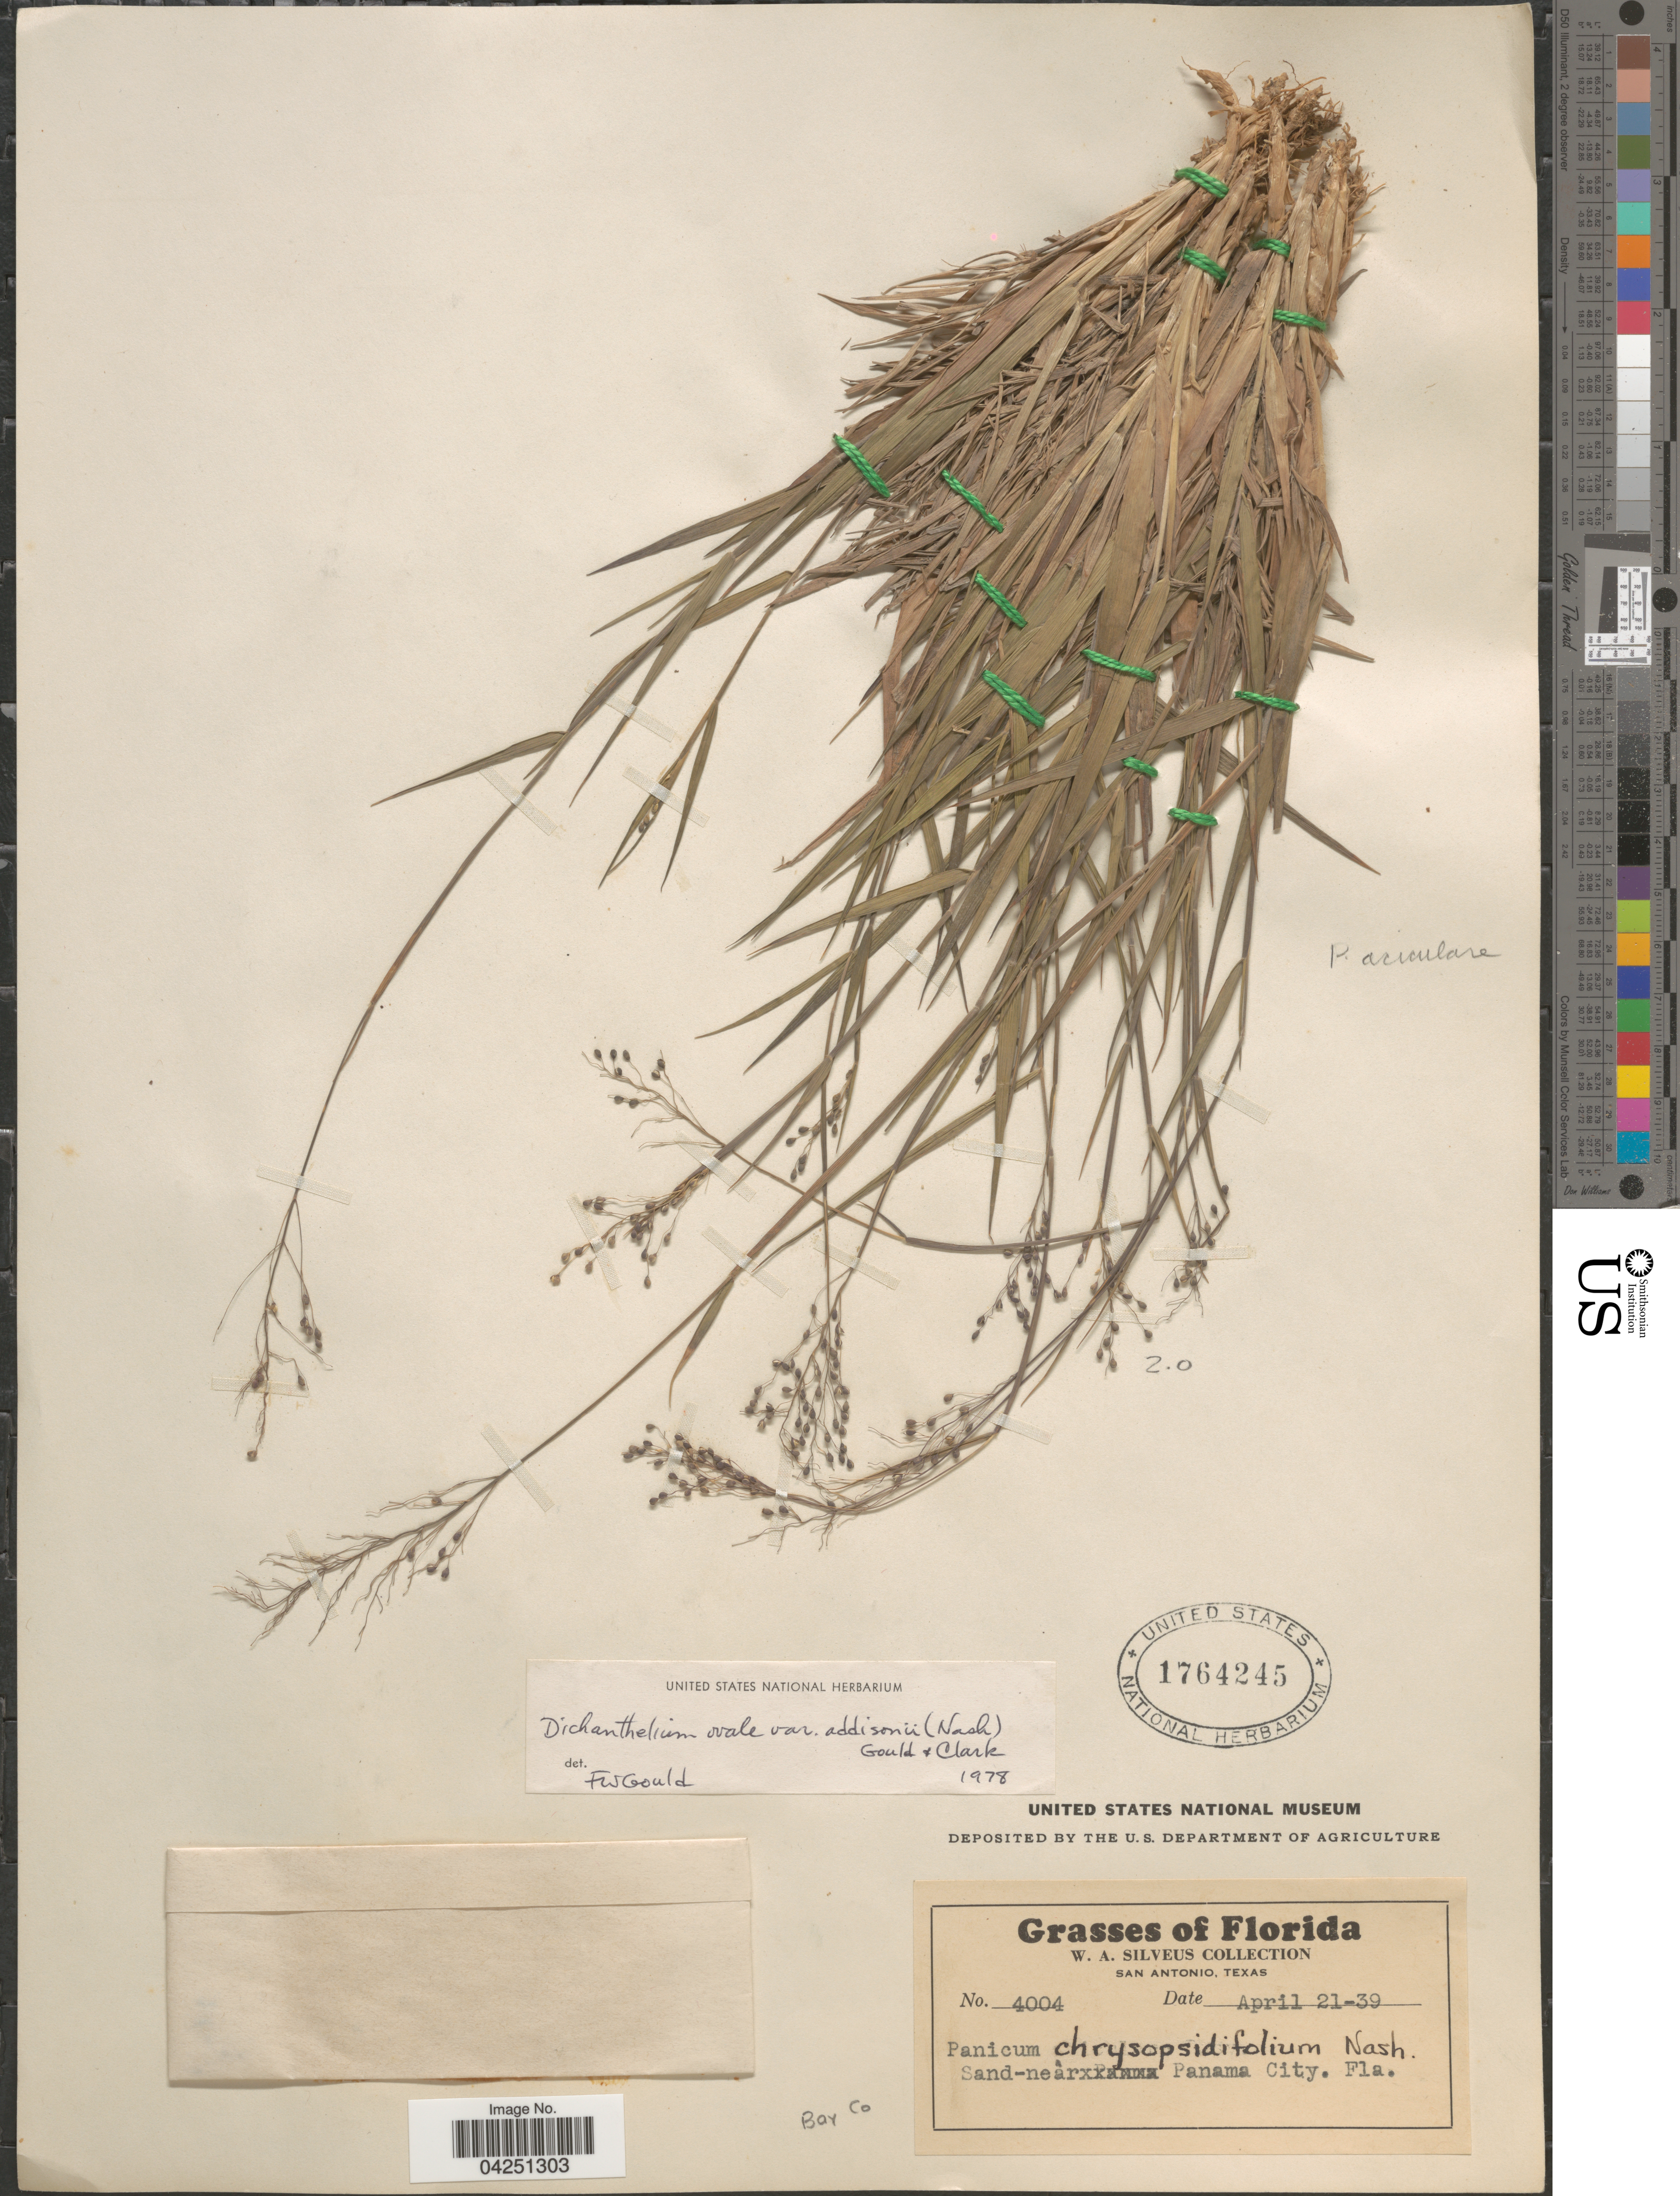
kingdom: Plantae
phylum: Tracheophyta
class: Liliopsida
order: Poales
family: Poaceae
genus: Dichanthelium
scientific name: Dichanthelium acuminatum var. acuminatum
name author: (Sw.) Gould & C.A. Clark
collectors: W. Silveus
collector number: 4004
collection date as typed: Transcribed d/m/y: 21/4/39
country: United States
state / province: Florida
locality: Sand-near Panama City.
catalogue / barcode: US 1764245